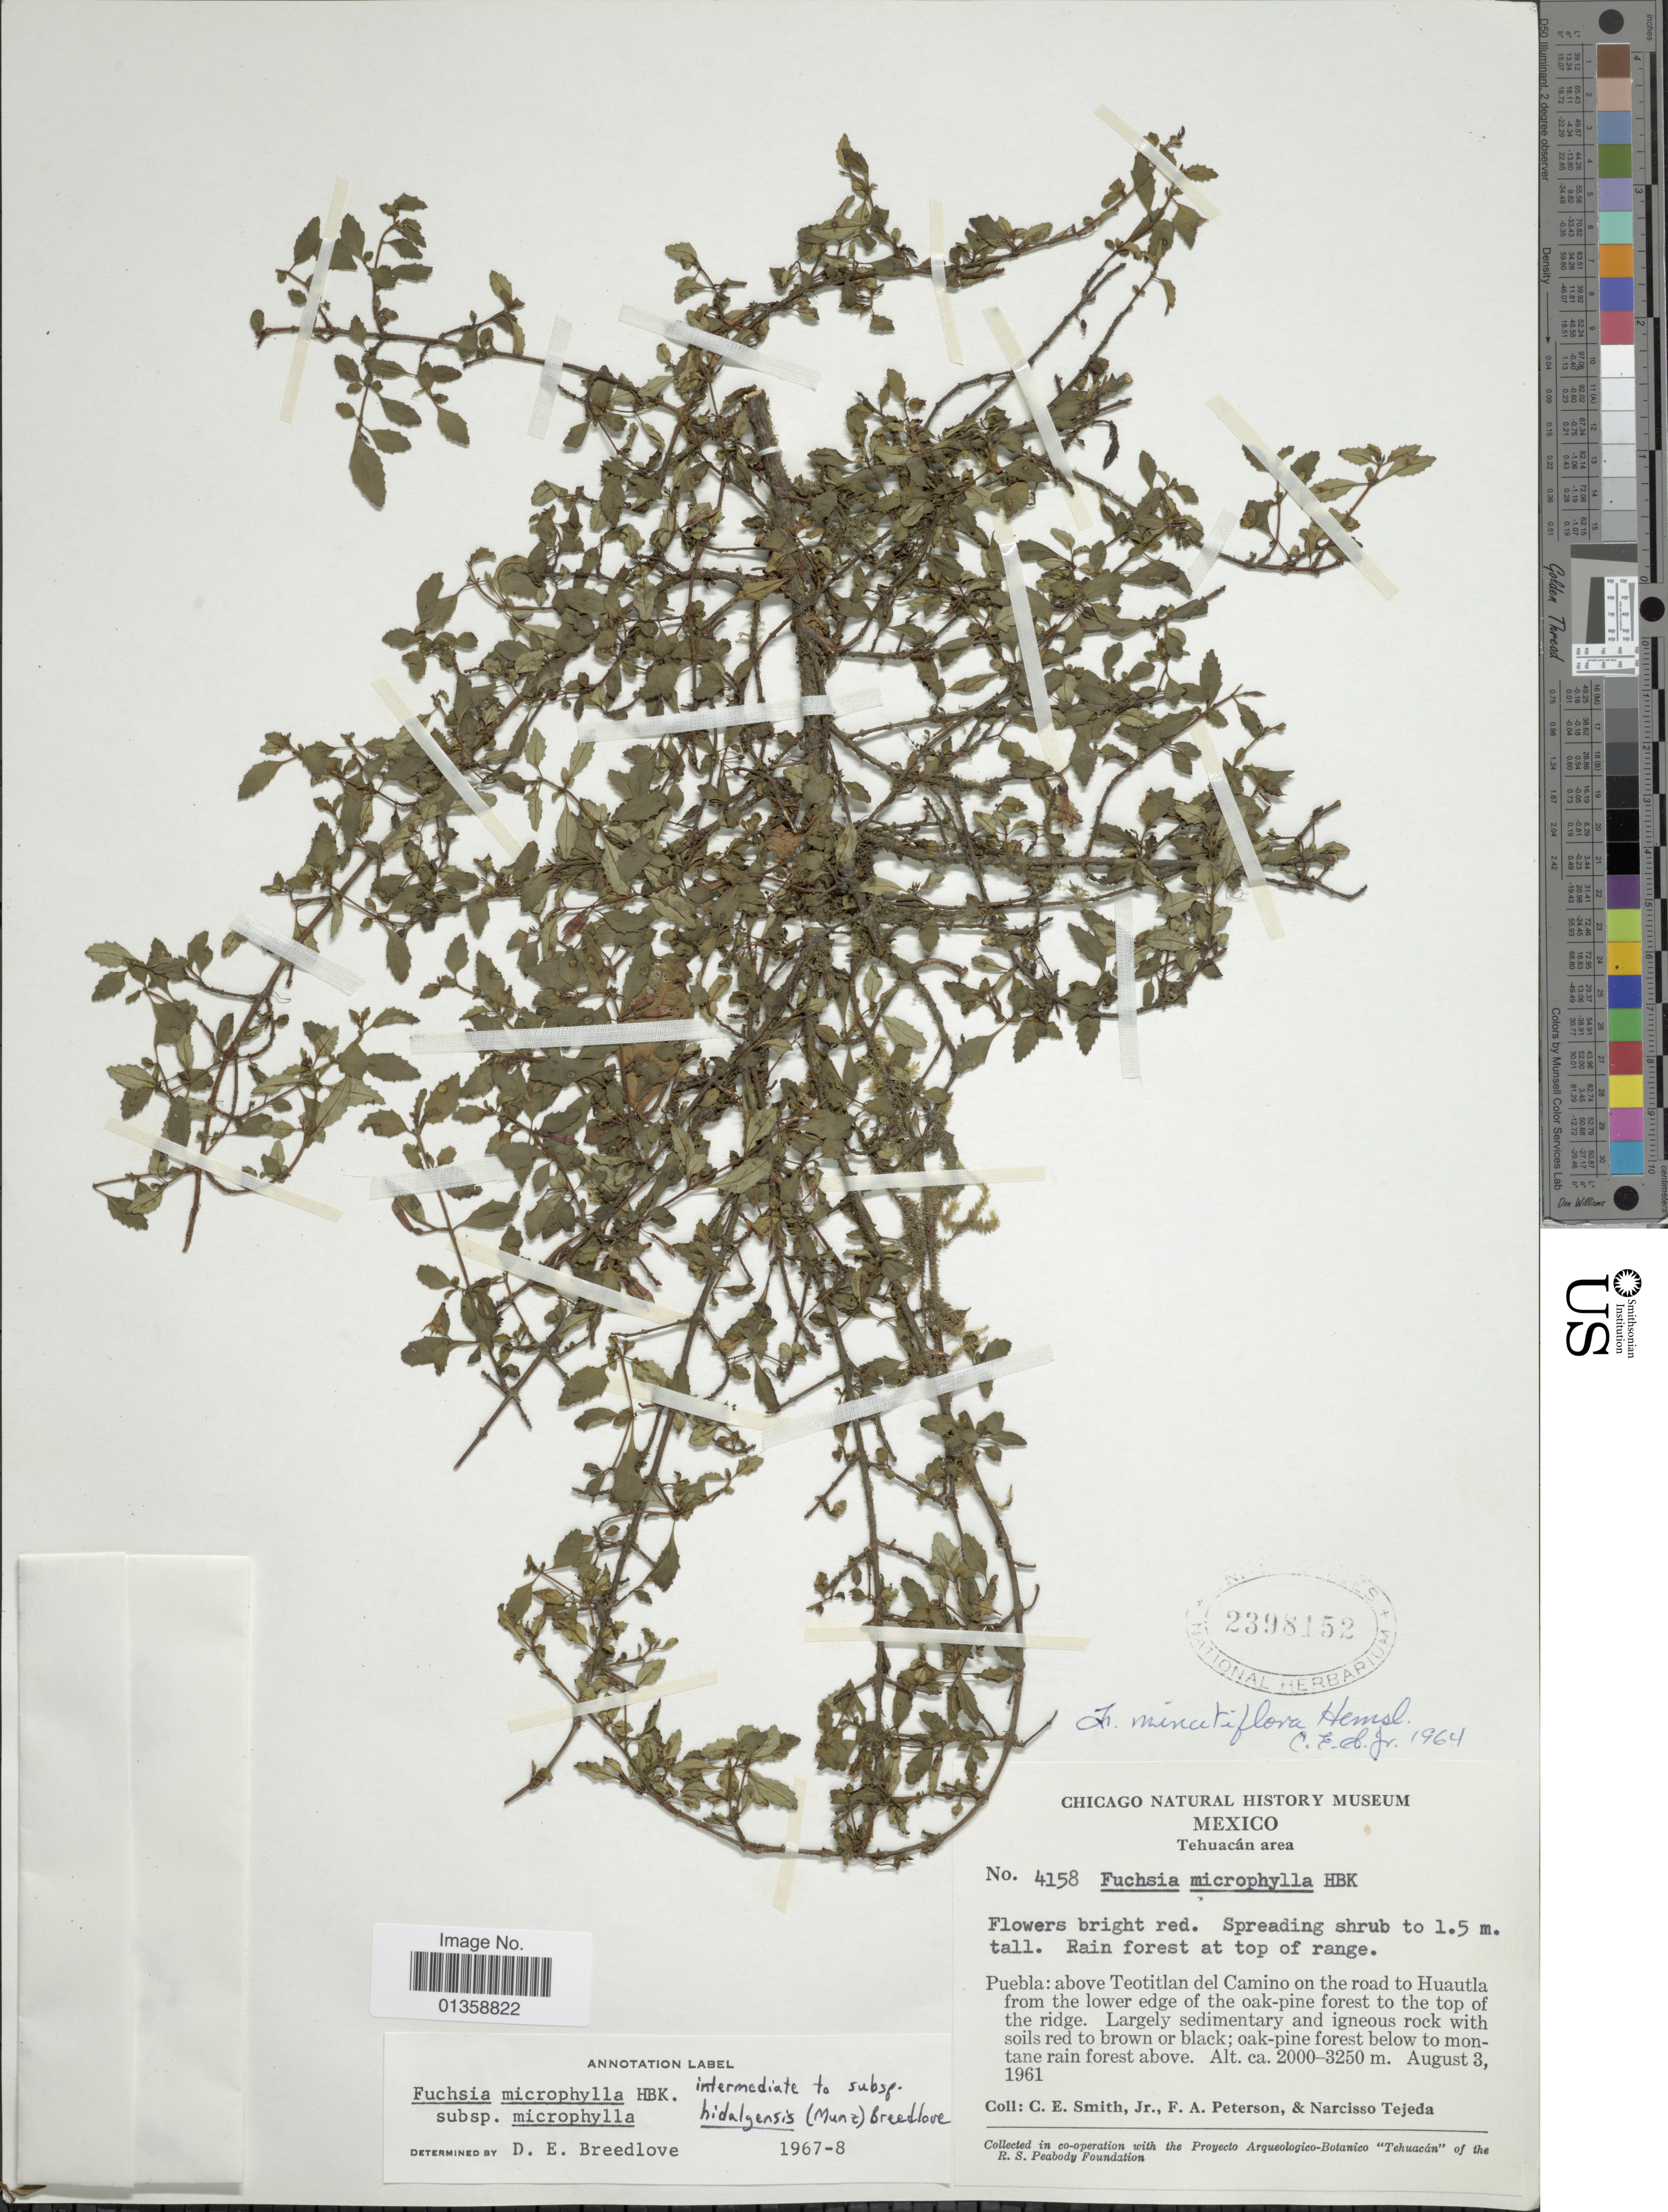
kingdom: Plantae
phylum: Tracheophyta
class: Magnoliopsida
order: Myrtales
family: Onagraceae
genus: Fuchsia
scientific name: Fuchsia microphylla subsp. microphylla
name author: Kunth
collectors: C. E. Smith Jr., F. A. Peterson & N. Tejeda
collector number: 4158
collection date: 1961-08-03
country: Mexico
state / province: Puebla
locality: Tehuacán area, above Teotitlan del Camino on the road to Huautla from the lower edge of the oak-pine forest to the top of the ridge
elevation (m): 2000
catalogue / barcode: US 2398152